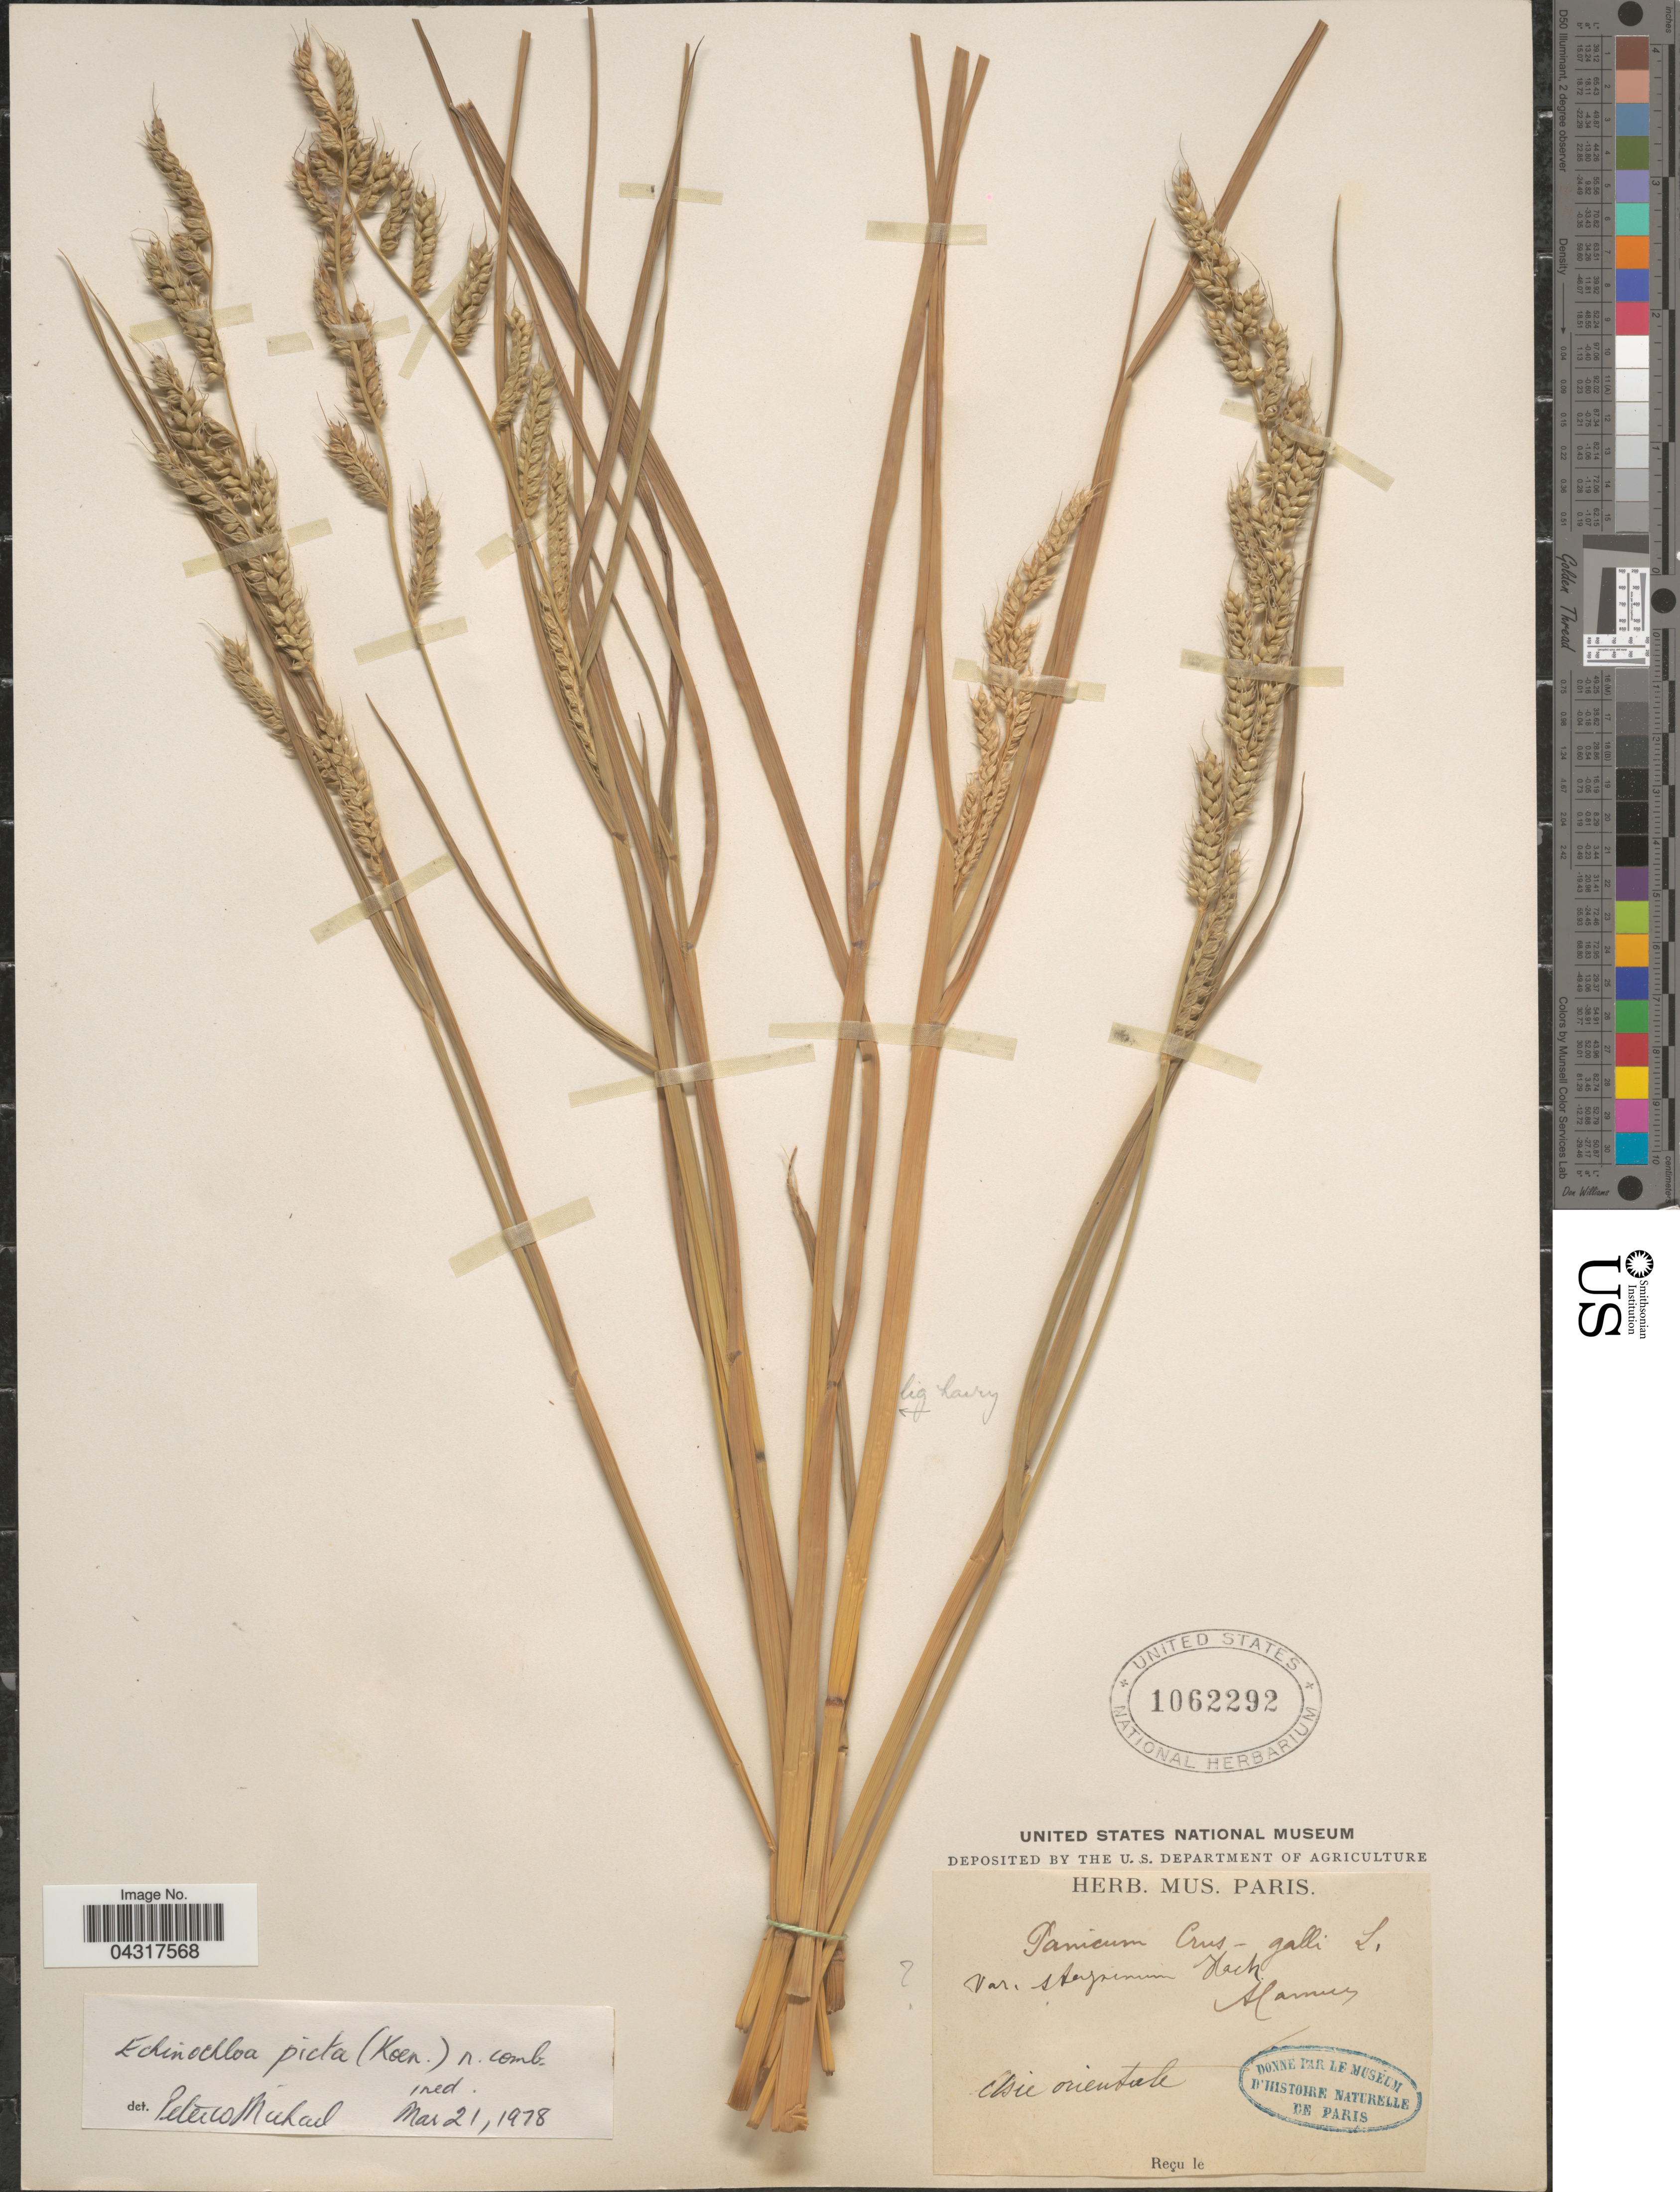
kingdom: Plantae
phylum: Tracheophyta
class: Liliopsida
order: Poales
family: Poaceae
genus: Echinochloa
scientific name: Echinochloa picta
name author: (K.D. Koenig) Michael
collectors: ex herb. Mus. Paris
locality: Asie orientale.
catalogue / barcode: US 1062292